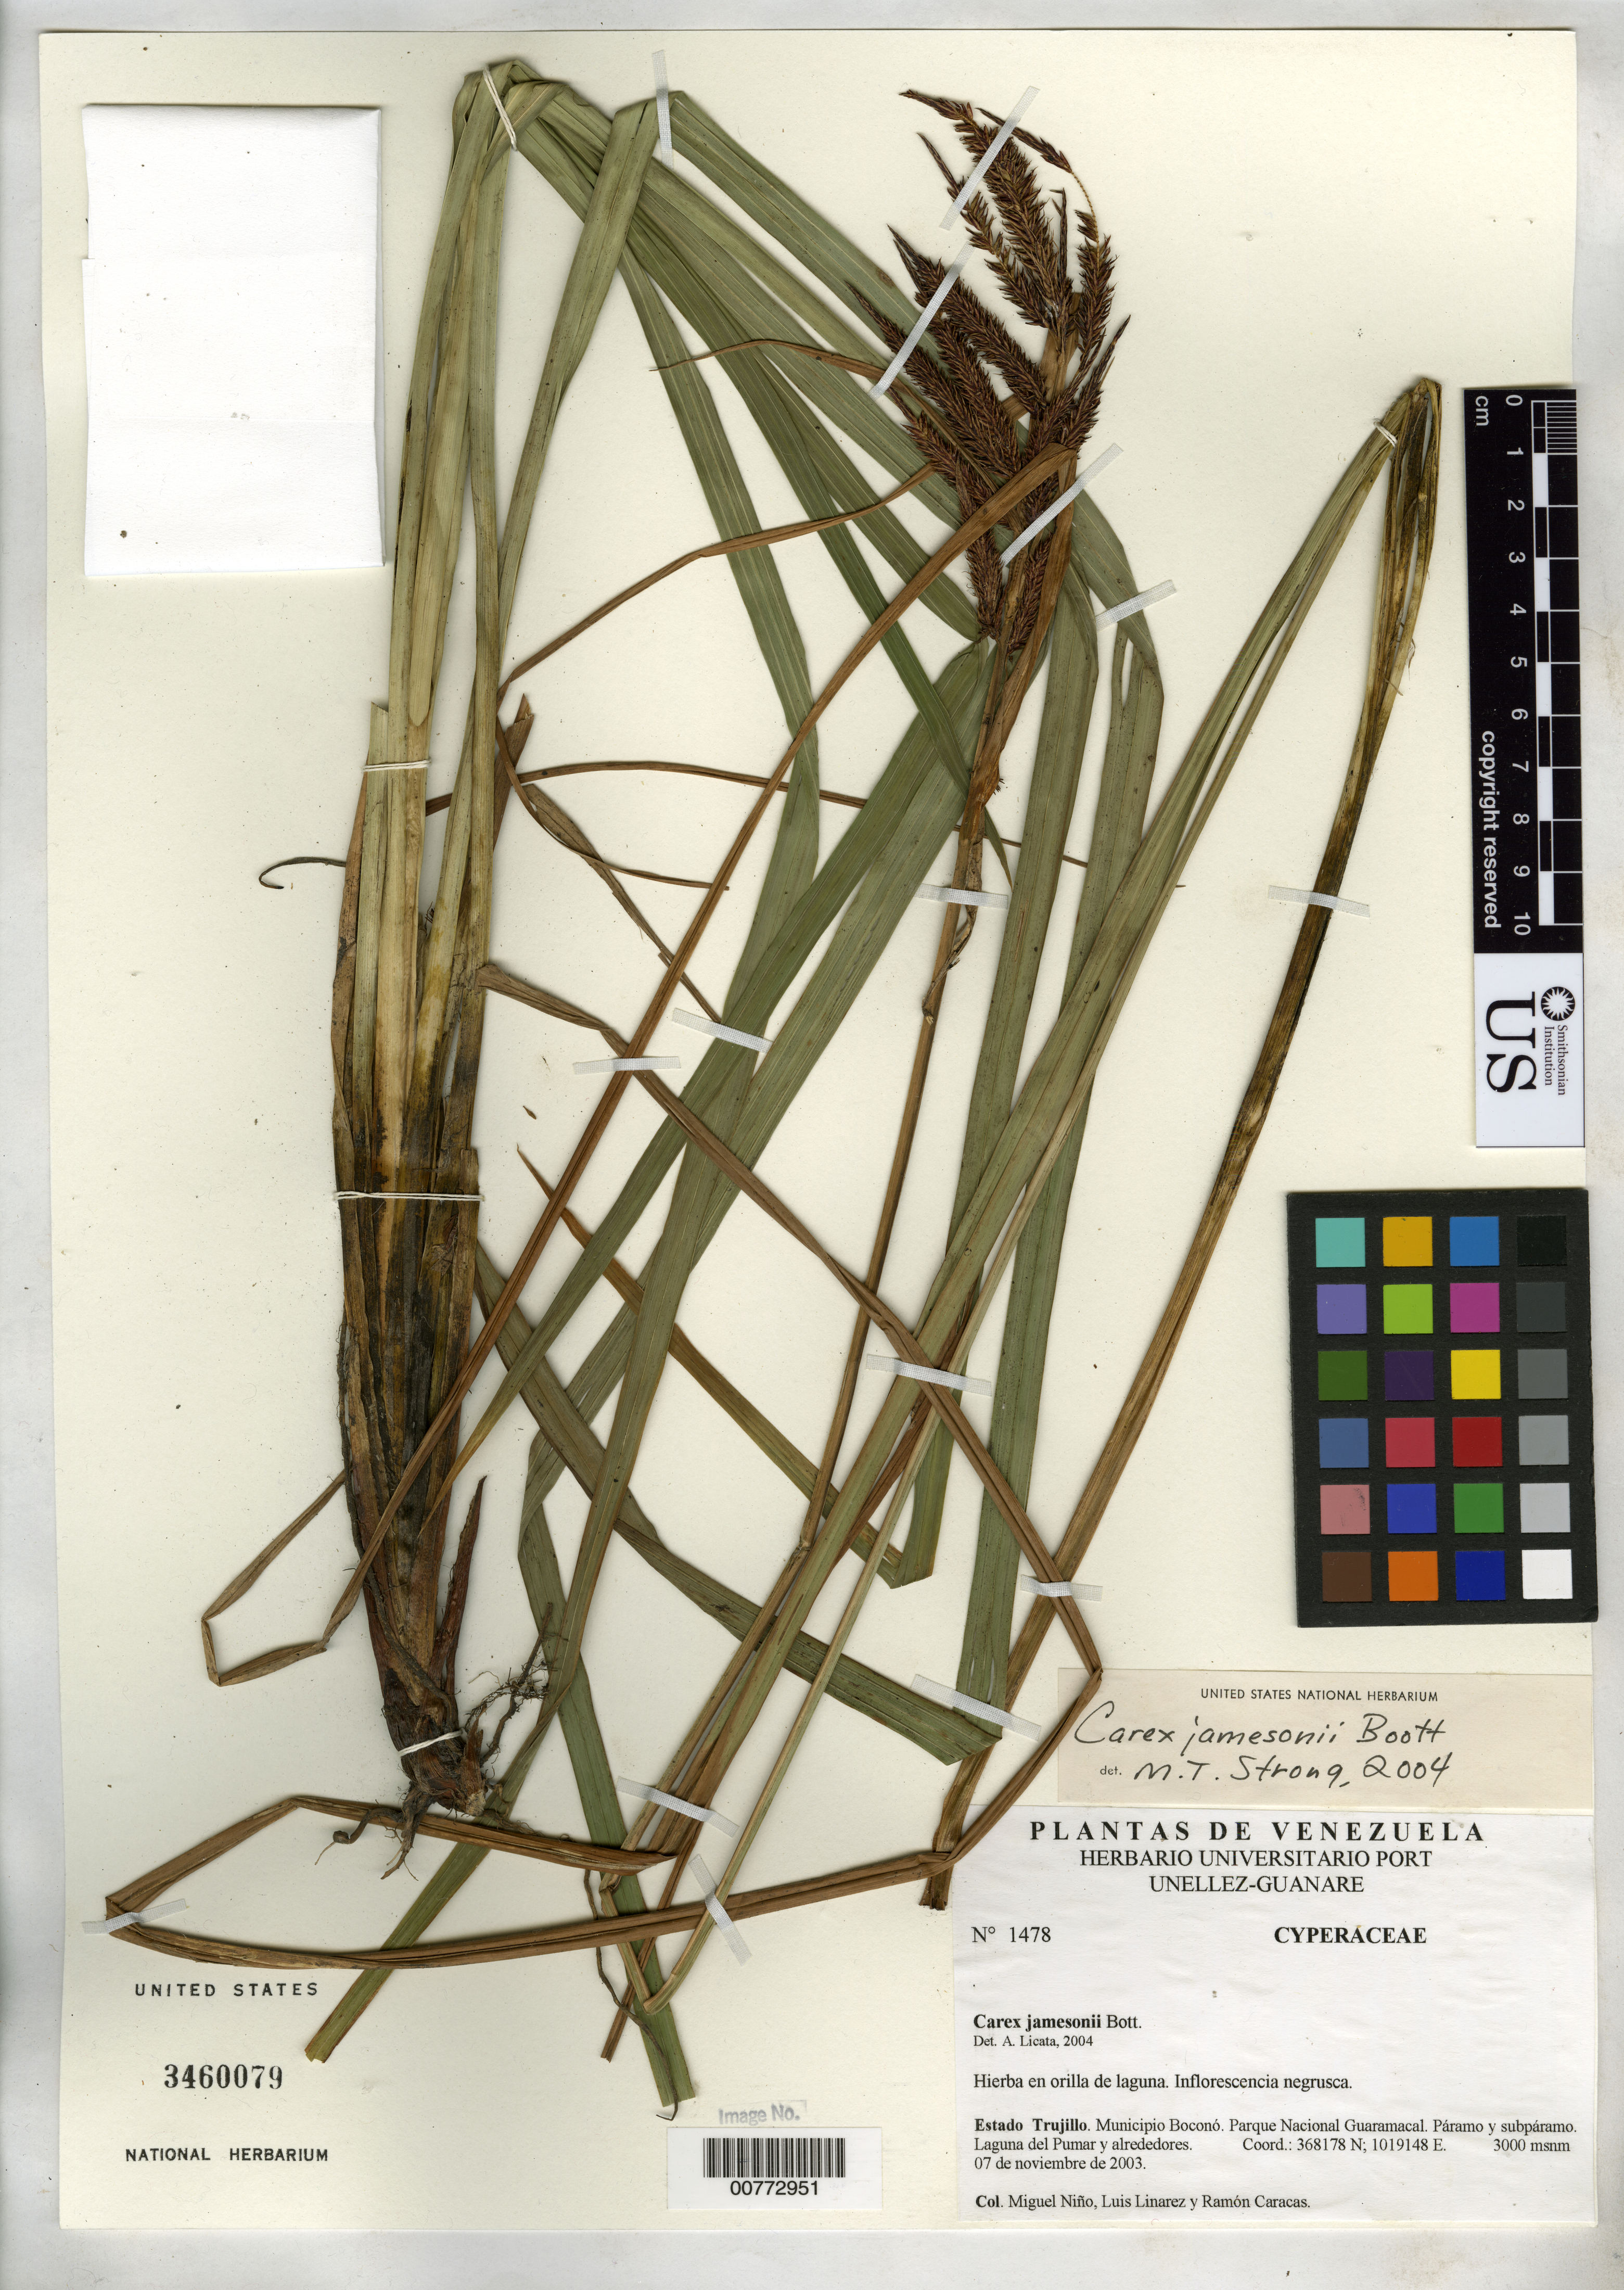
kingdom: Plantae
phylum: Tracheophyta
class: Liliopsida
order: Poales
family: Cyperaceae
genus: Carex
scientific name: Carex jamesonii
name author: Boott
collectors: S. M. Niño, L. Linárez & R. Caracas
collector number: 1478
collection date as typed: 07 Nov 2003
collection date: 2003-11-07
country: Venezuela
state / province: Trujillo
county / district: Boconó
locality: Parque Nacional Guaramacal. Laguna del Pumar y alrededores.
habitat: Páramo y subpáramo.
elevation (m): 3000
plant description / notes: PORT, US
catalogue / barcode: US 3460079